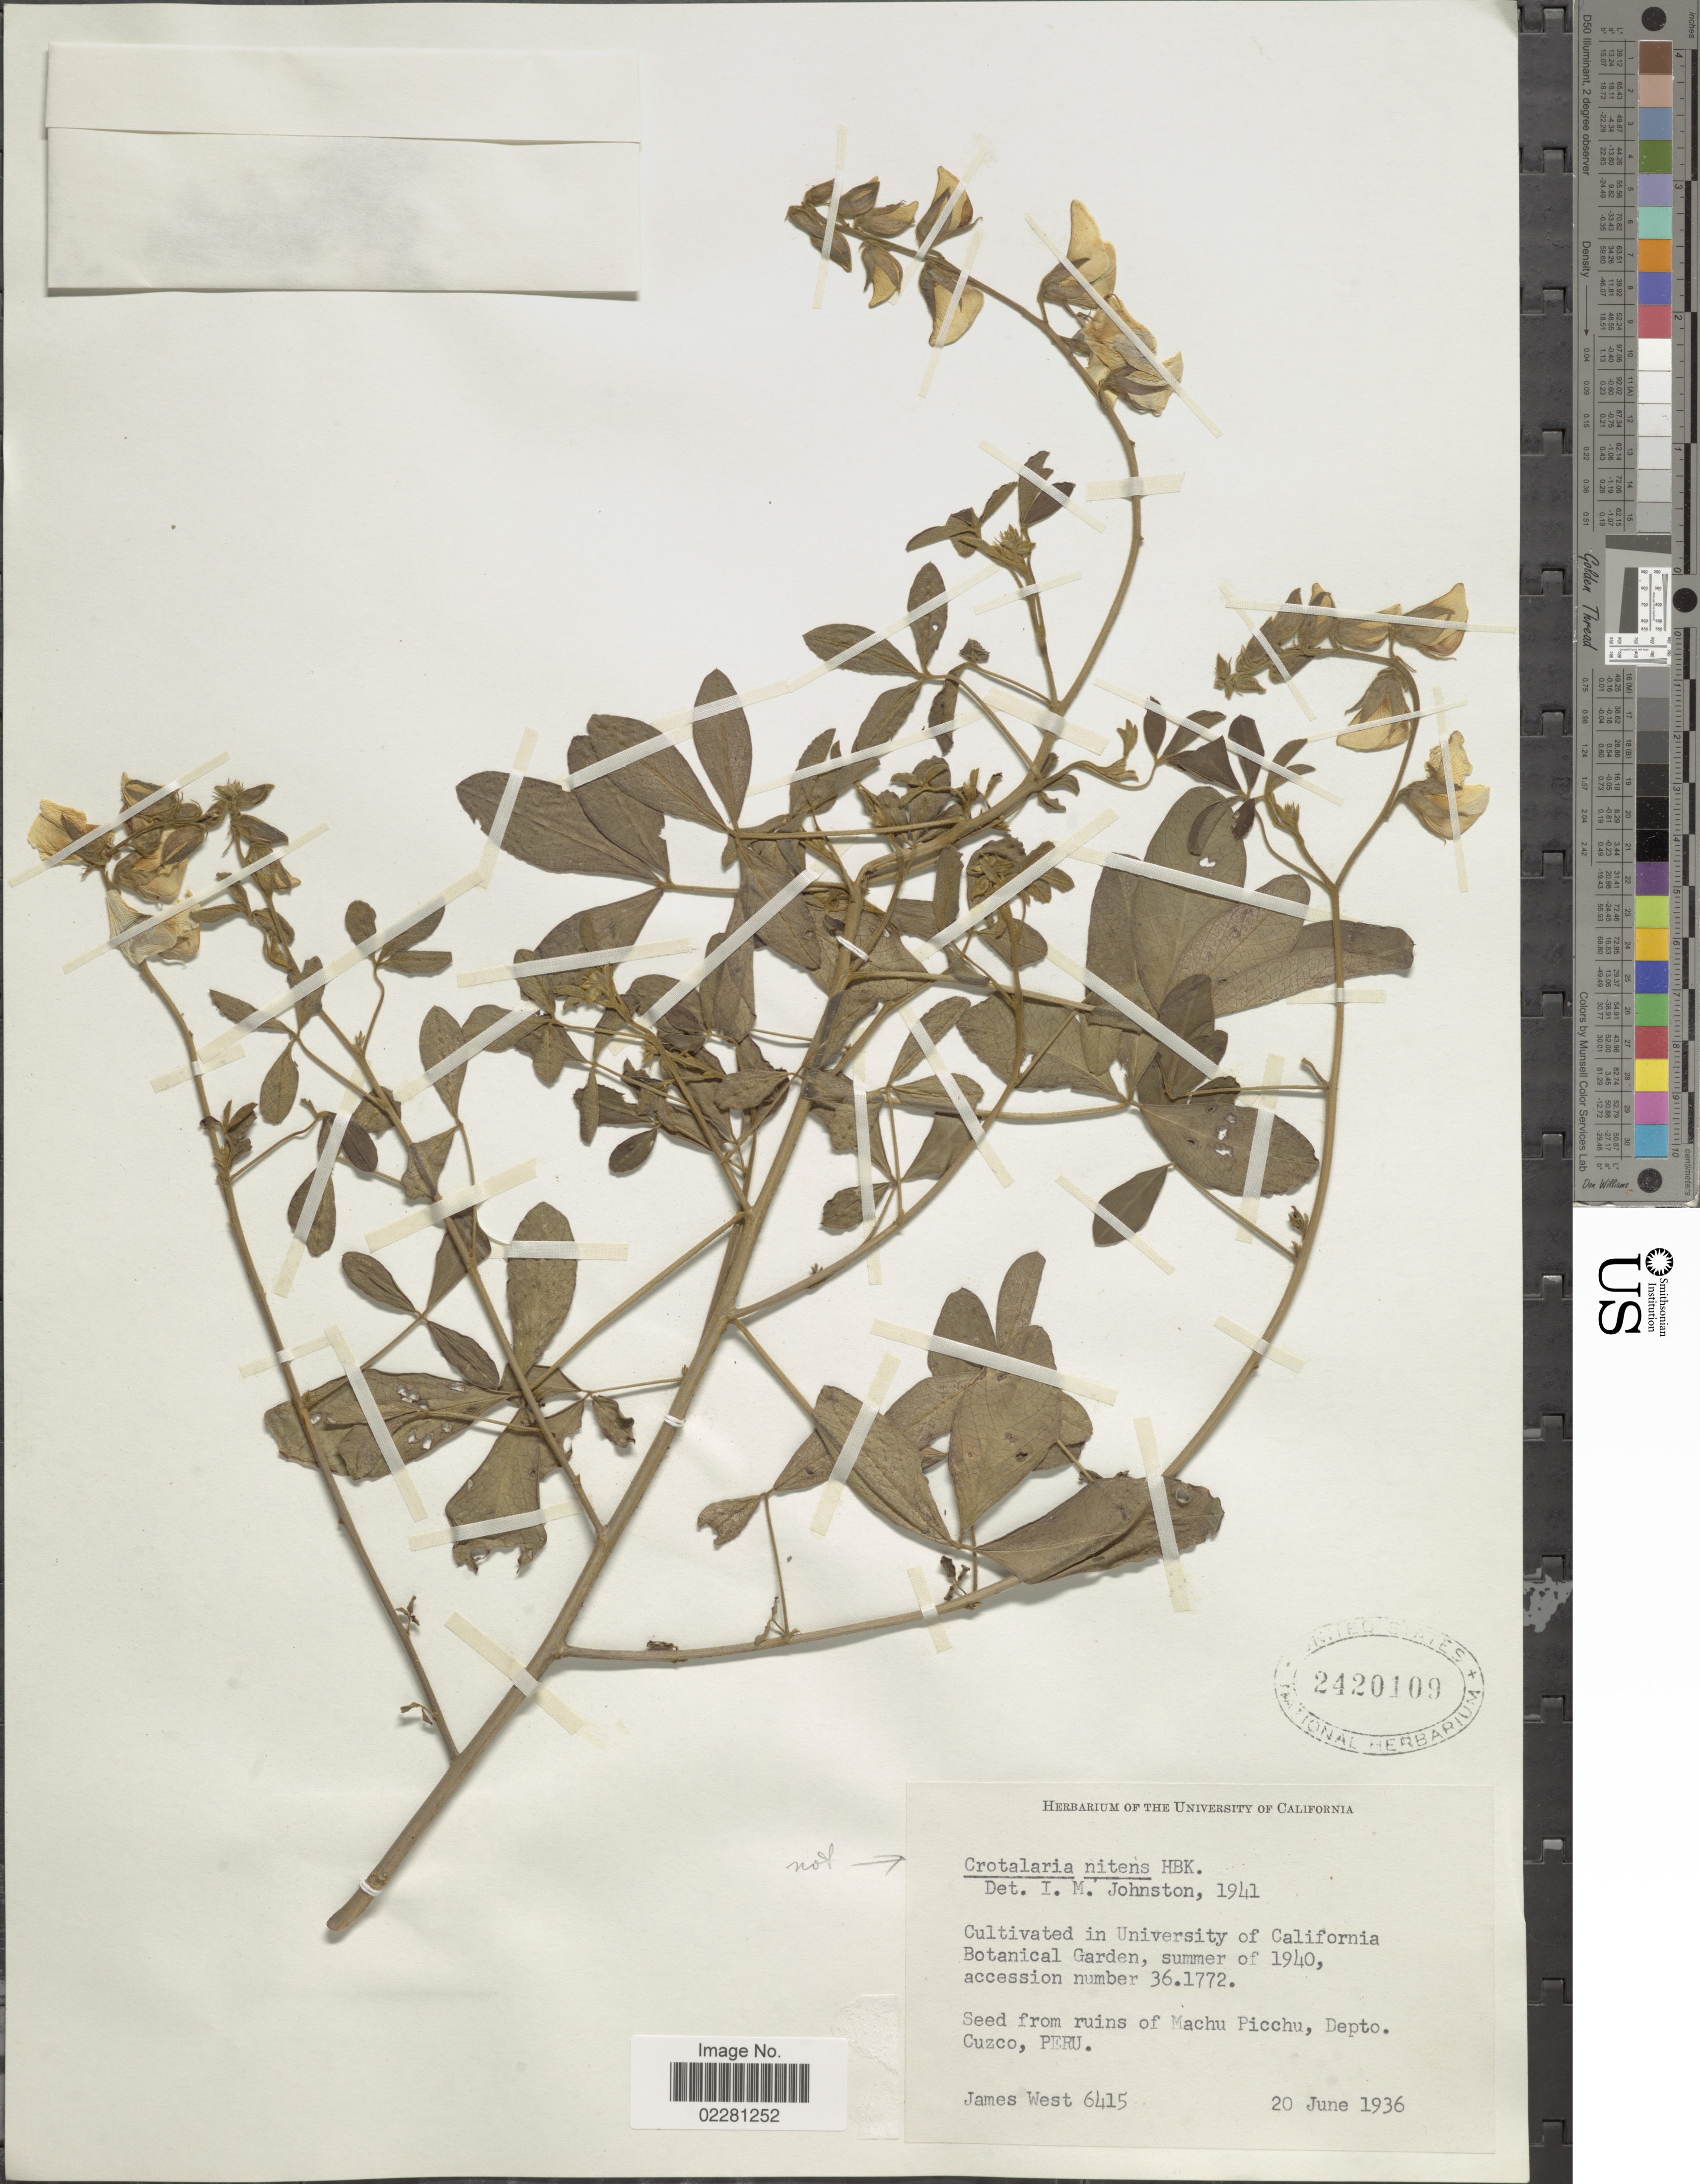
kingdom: Plantae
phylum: Tracheophyta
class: Magnoliopsida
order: Fabales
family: Fabaceae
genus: Crotalaria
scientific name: Crotalaria nitens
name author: Kunth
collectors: J. West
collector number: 6415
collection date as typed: summer 1940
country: United States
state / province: California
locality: University of California Botanical Garden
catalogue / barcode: US 2420109